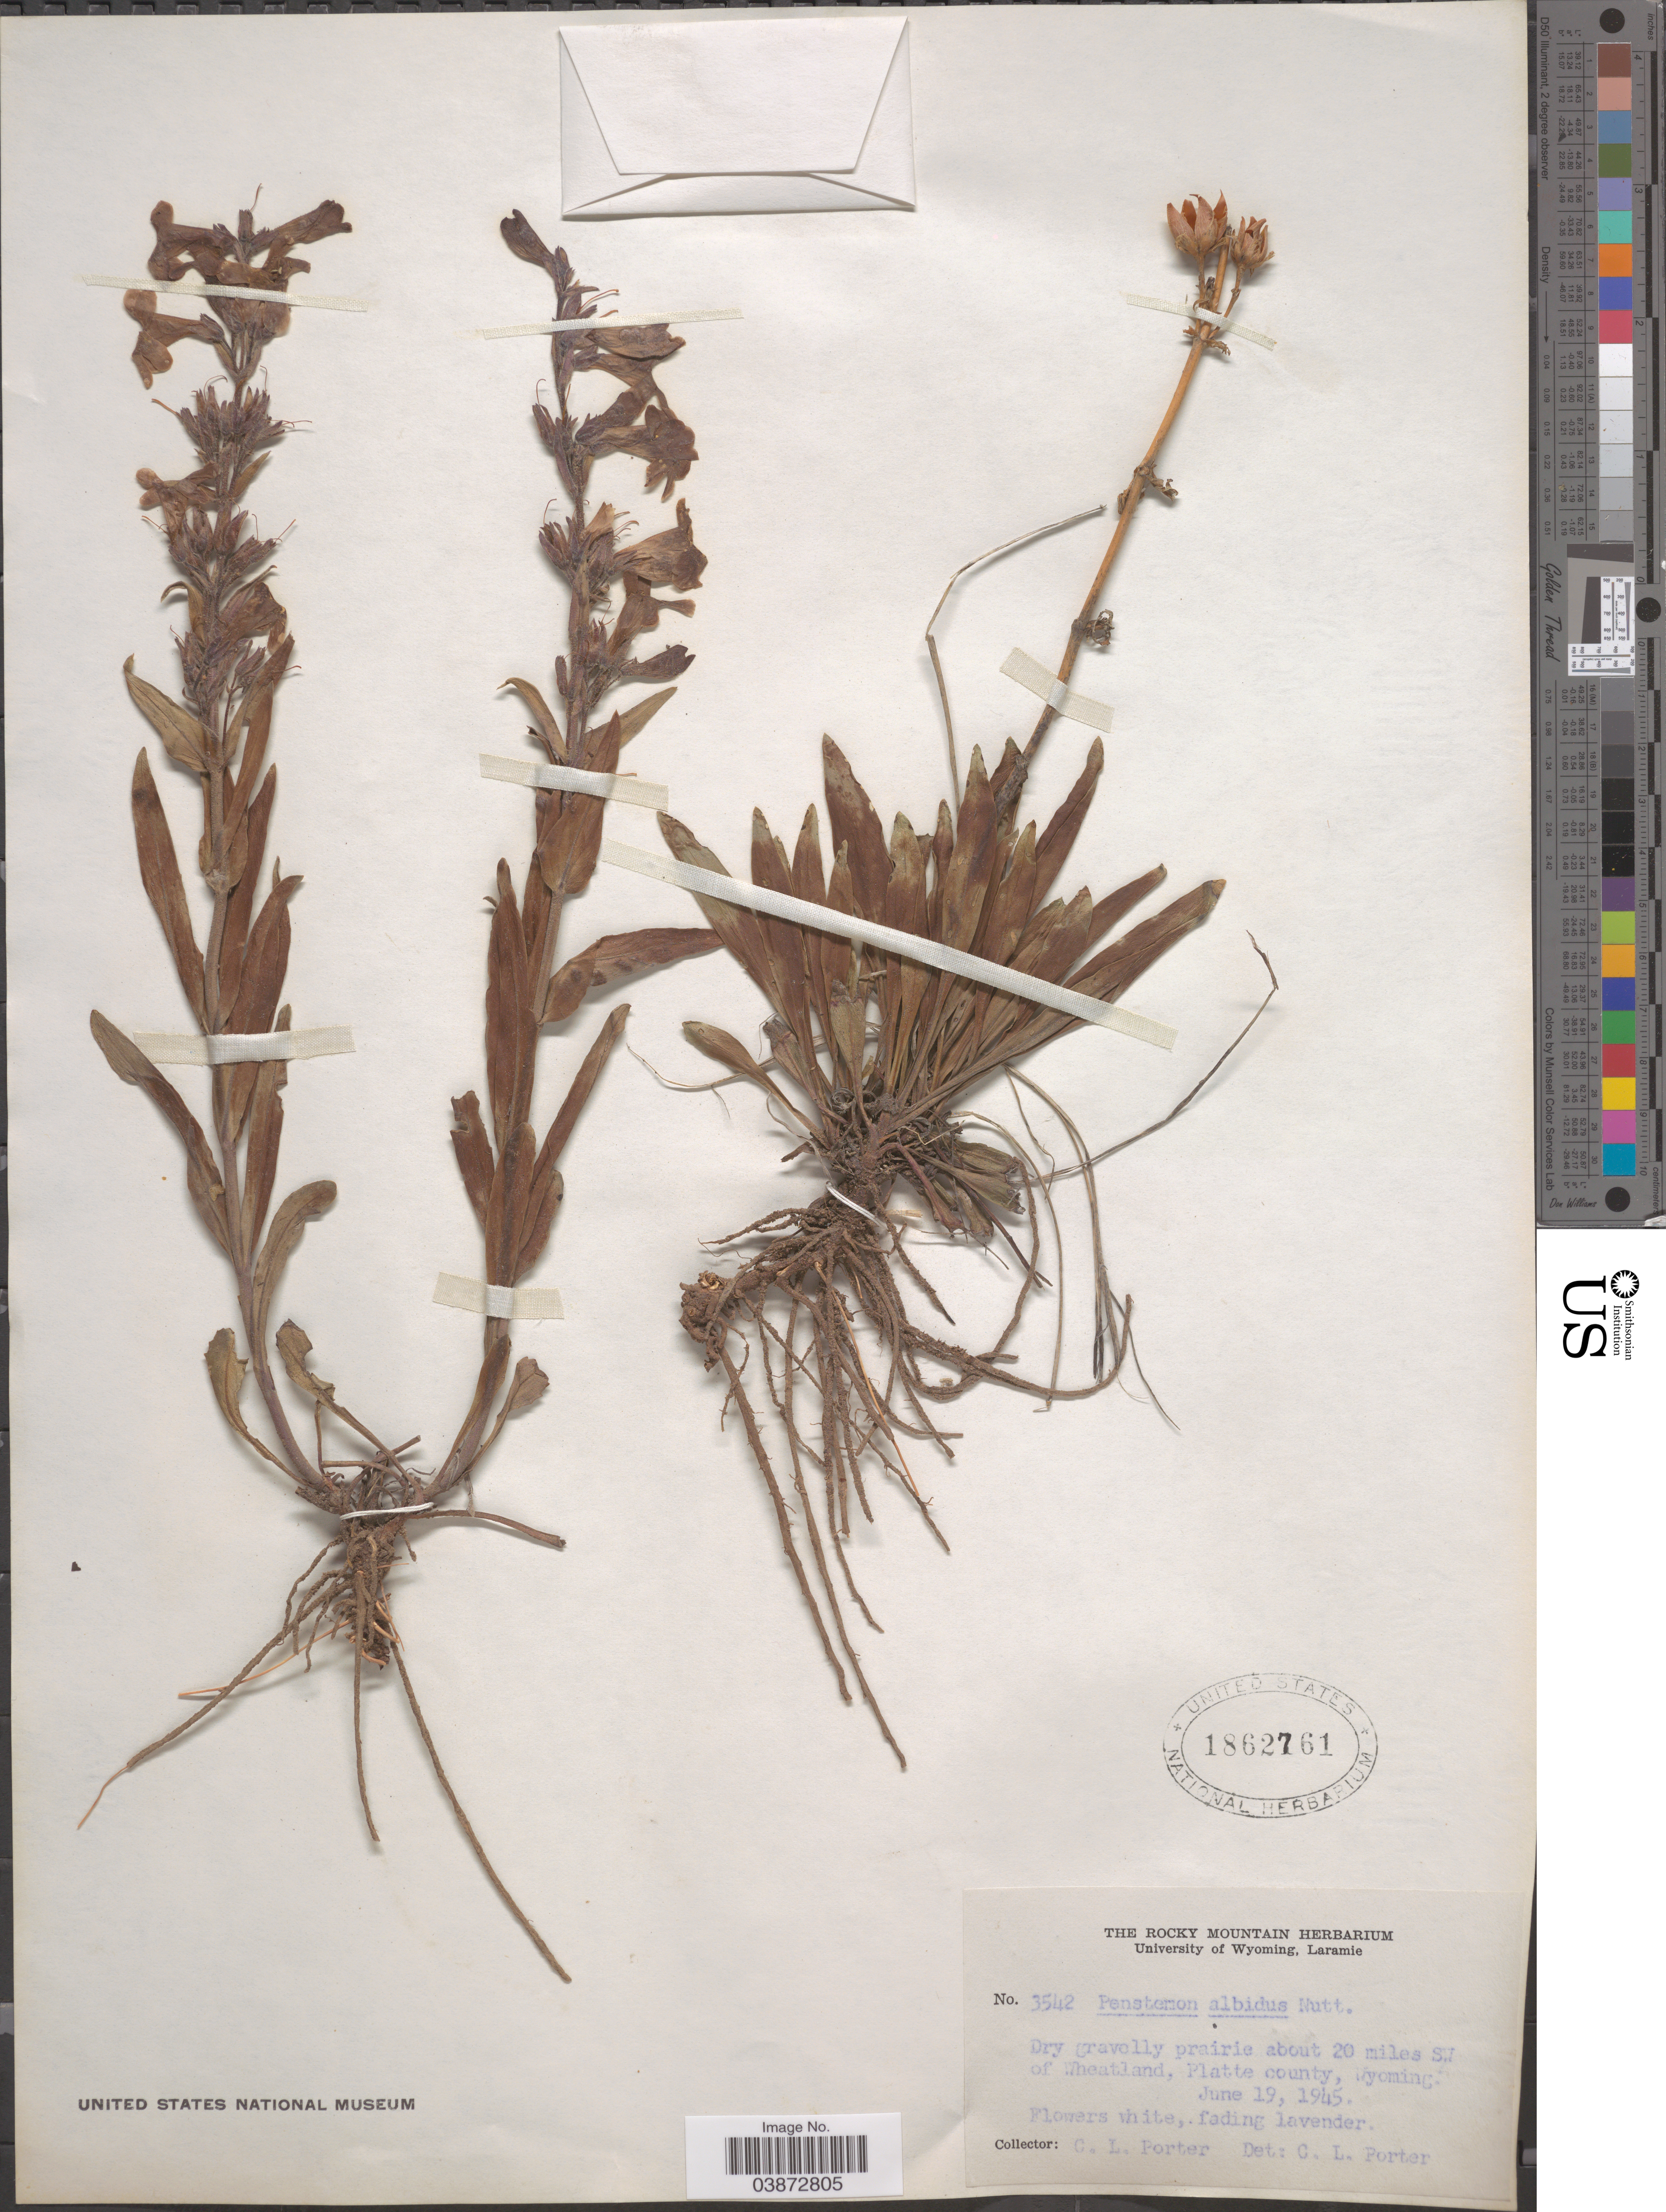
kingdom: Plantae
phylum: Tracheophyta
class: Magnoliopsida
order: Lamiales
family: Plantaginaceae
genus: Penstemon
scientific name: Penstemon albidus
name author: Nutt.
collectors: C. L. Porter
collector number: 3542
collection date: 1945-06-19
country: United States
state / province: Wyoming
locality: About 20 miles SW of Wheatland, Platte county.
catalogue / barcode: US 1862761